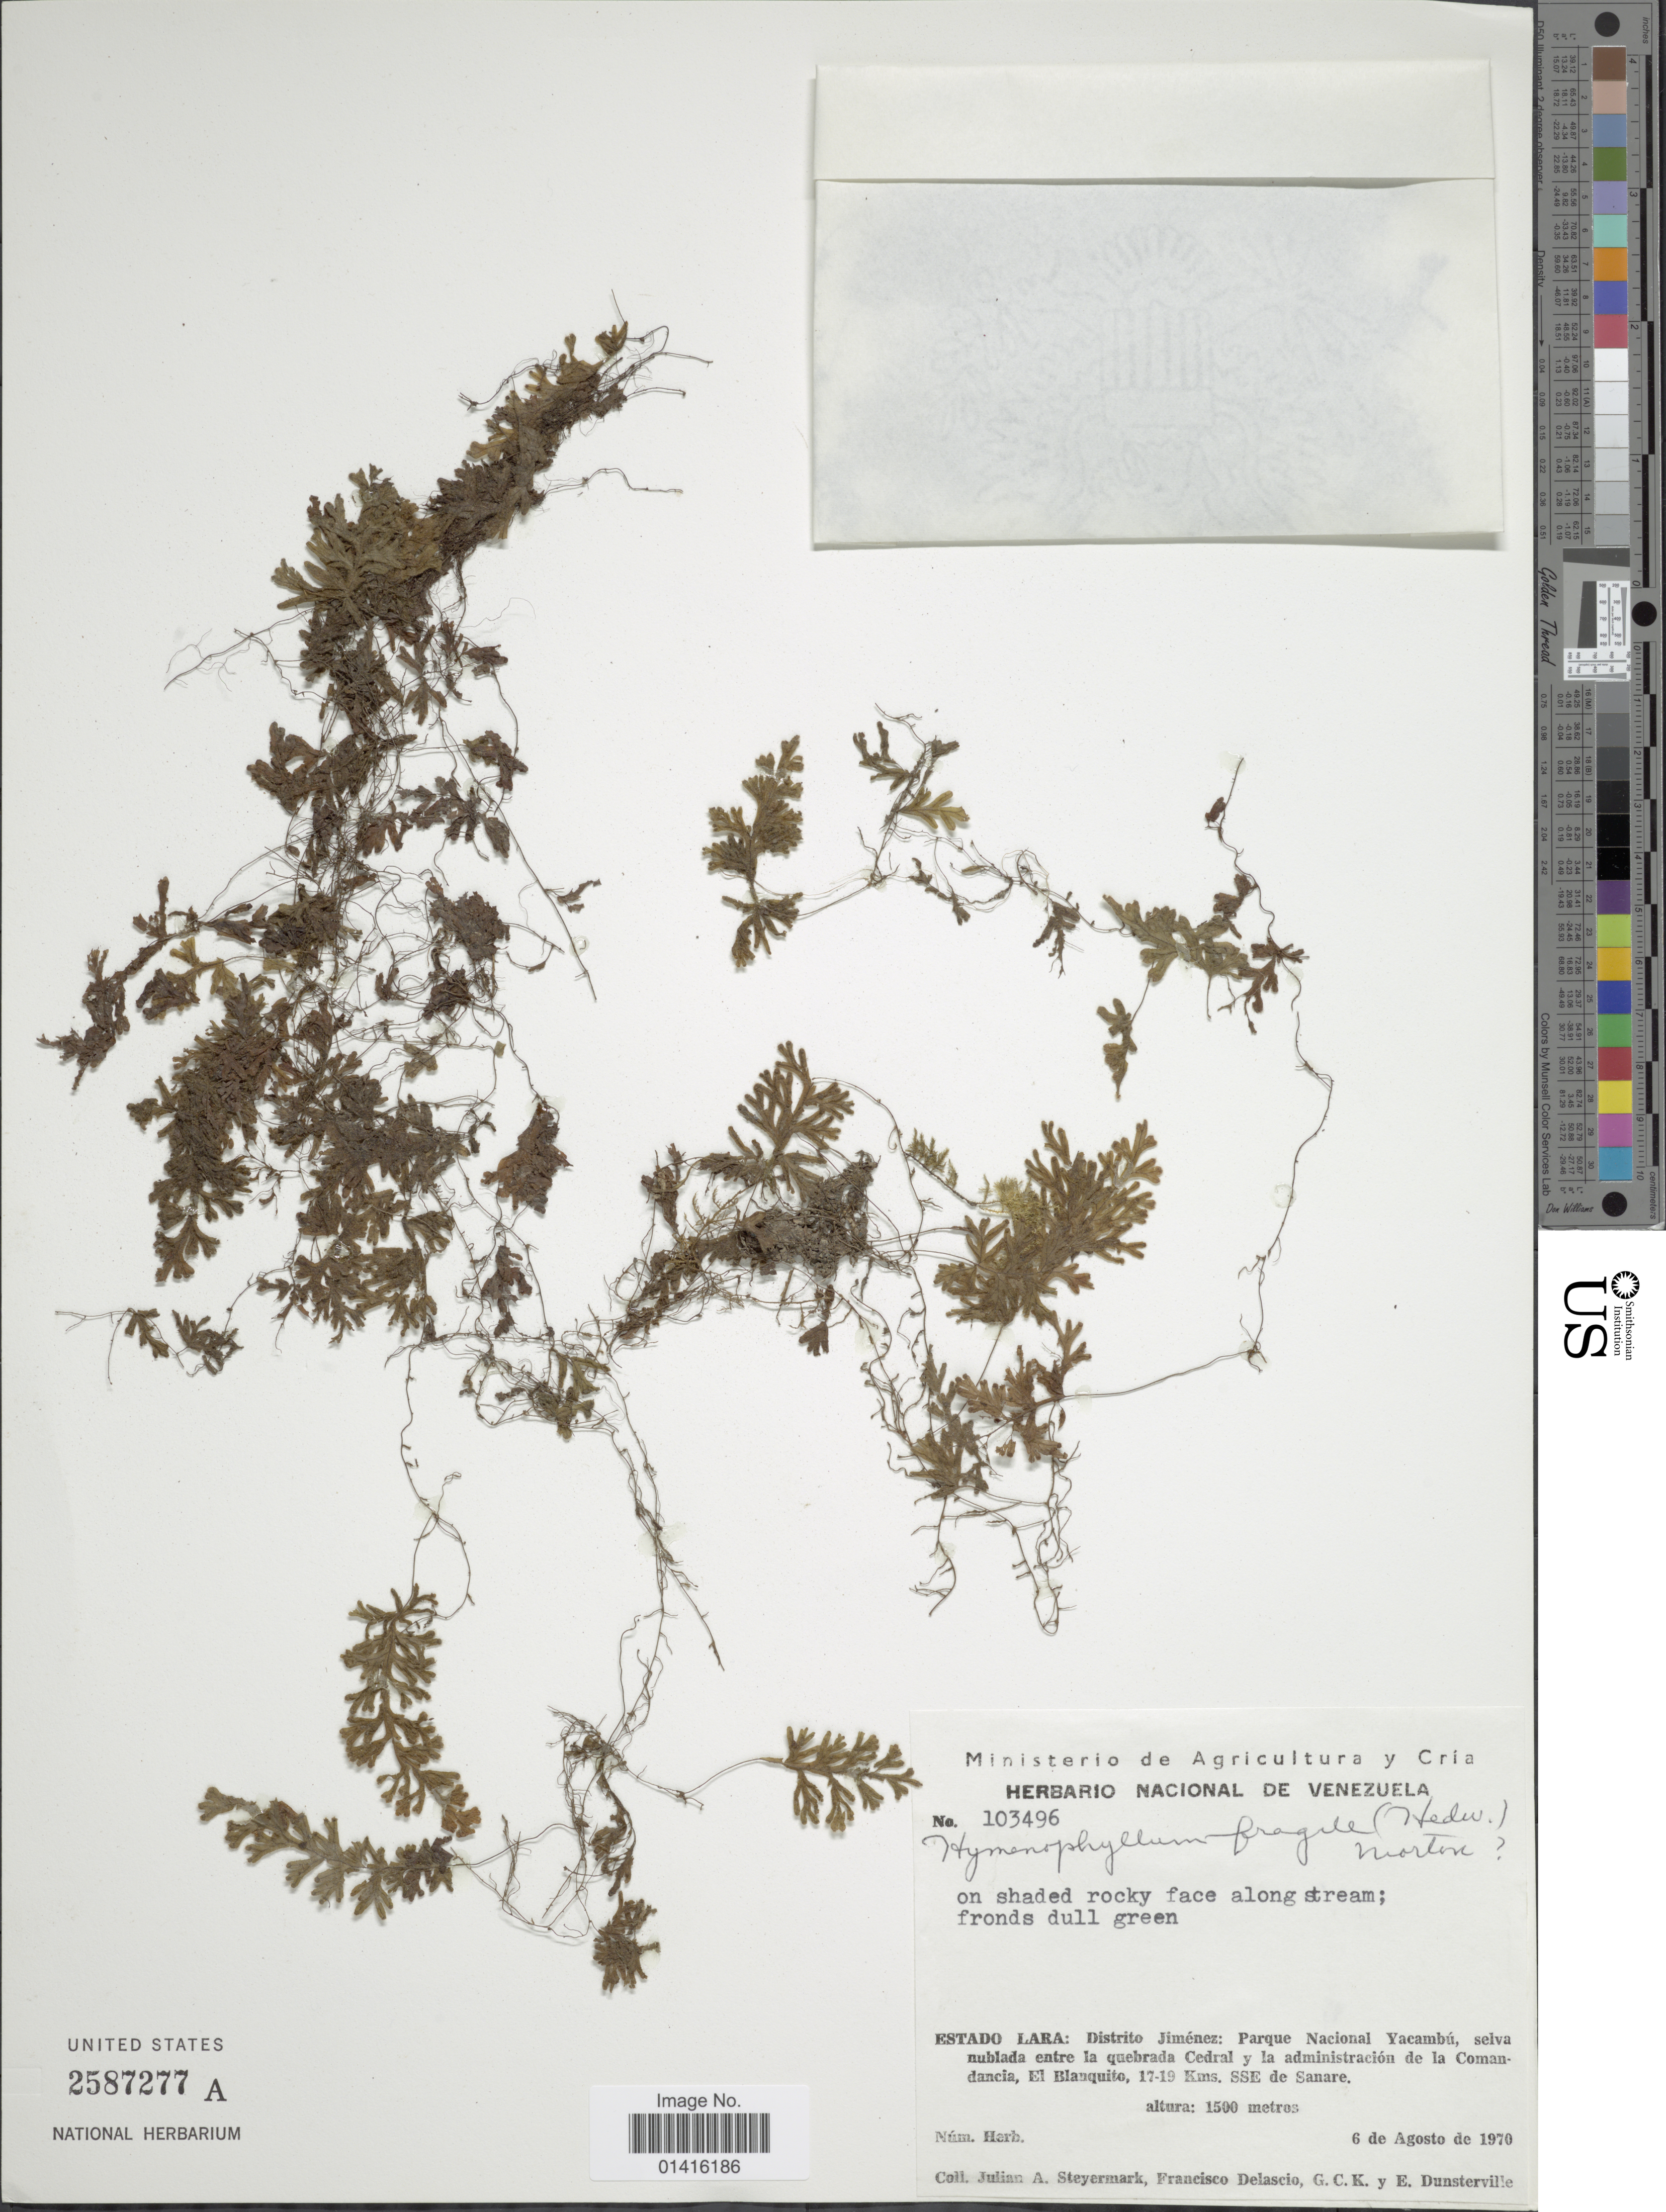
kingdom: Plantae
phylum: Tracheophyta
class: Polypodiopsida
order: Hymenophyllales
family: Hymenophyllaceae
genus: Hymenophyllum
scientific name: Hymenophyllum fragile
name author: (Hedw.) C.V. Morton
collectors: J. Steyermark, F. Delascio C., G. C. K. Dunsterville & E. Dunsterville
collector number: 103496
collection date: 1970-08-06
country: Venezuela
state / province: Lara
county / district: Jiménez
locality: Distrito Jiménez: Parque Nacional Yacambú, selva nublada entre la quebrada Cedral y la administración de la Comandancia, El Blanquito, 17-19 Kms. SSE de Sanare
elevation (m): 1500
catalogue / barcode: US 258277A